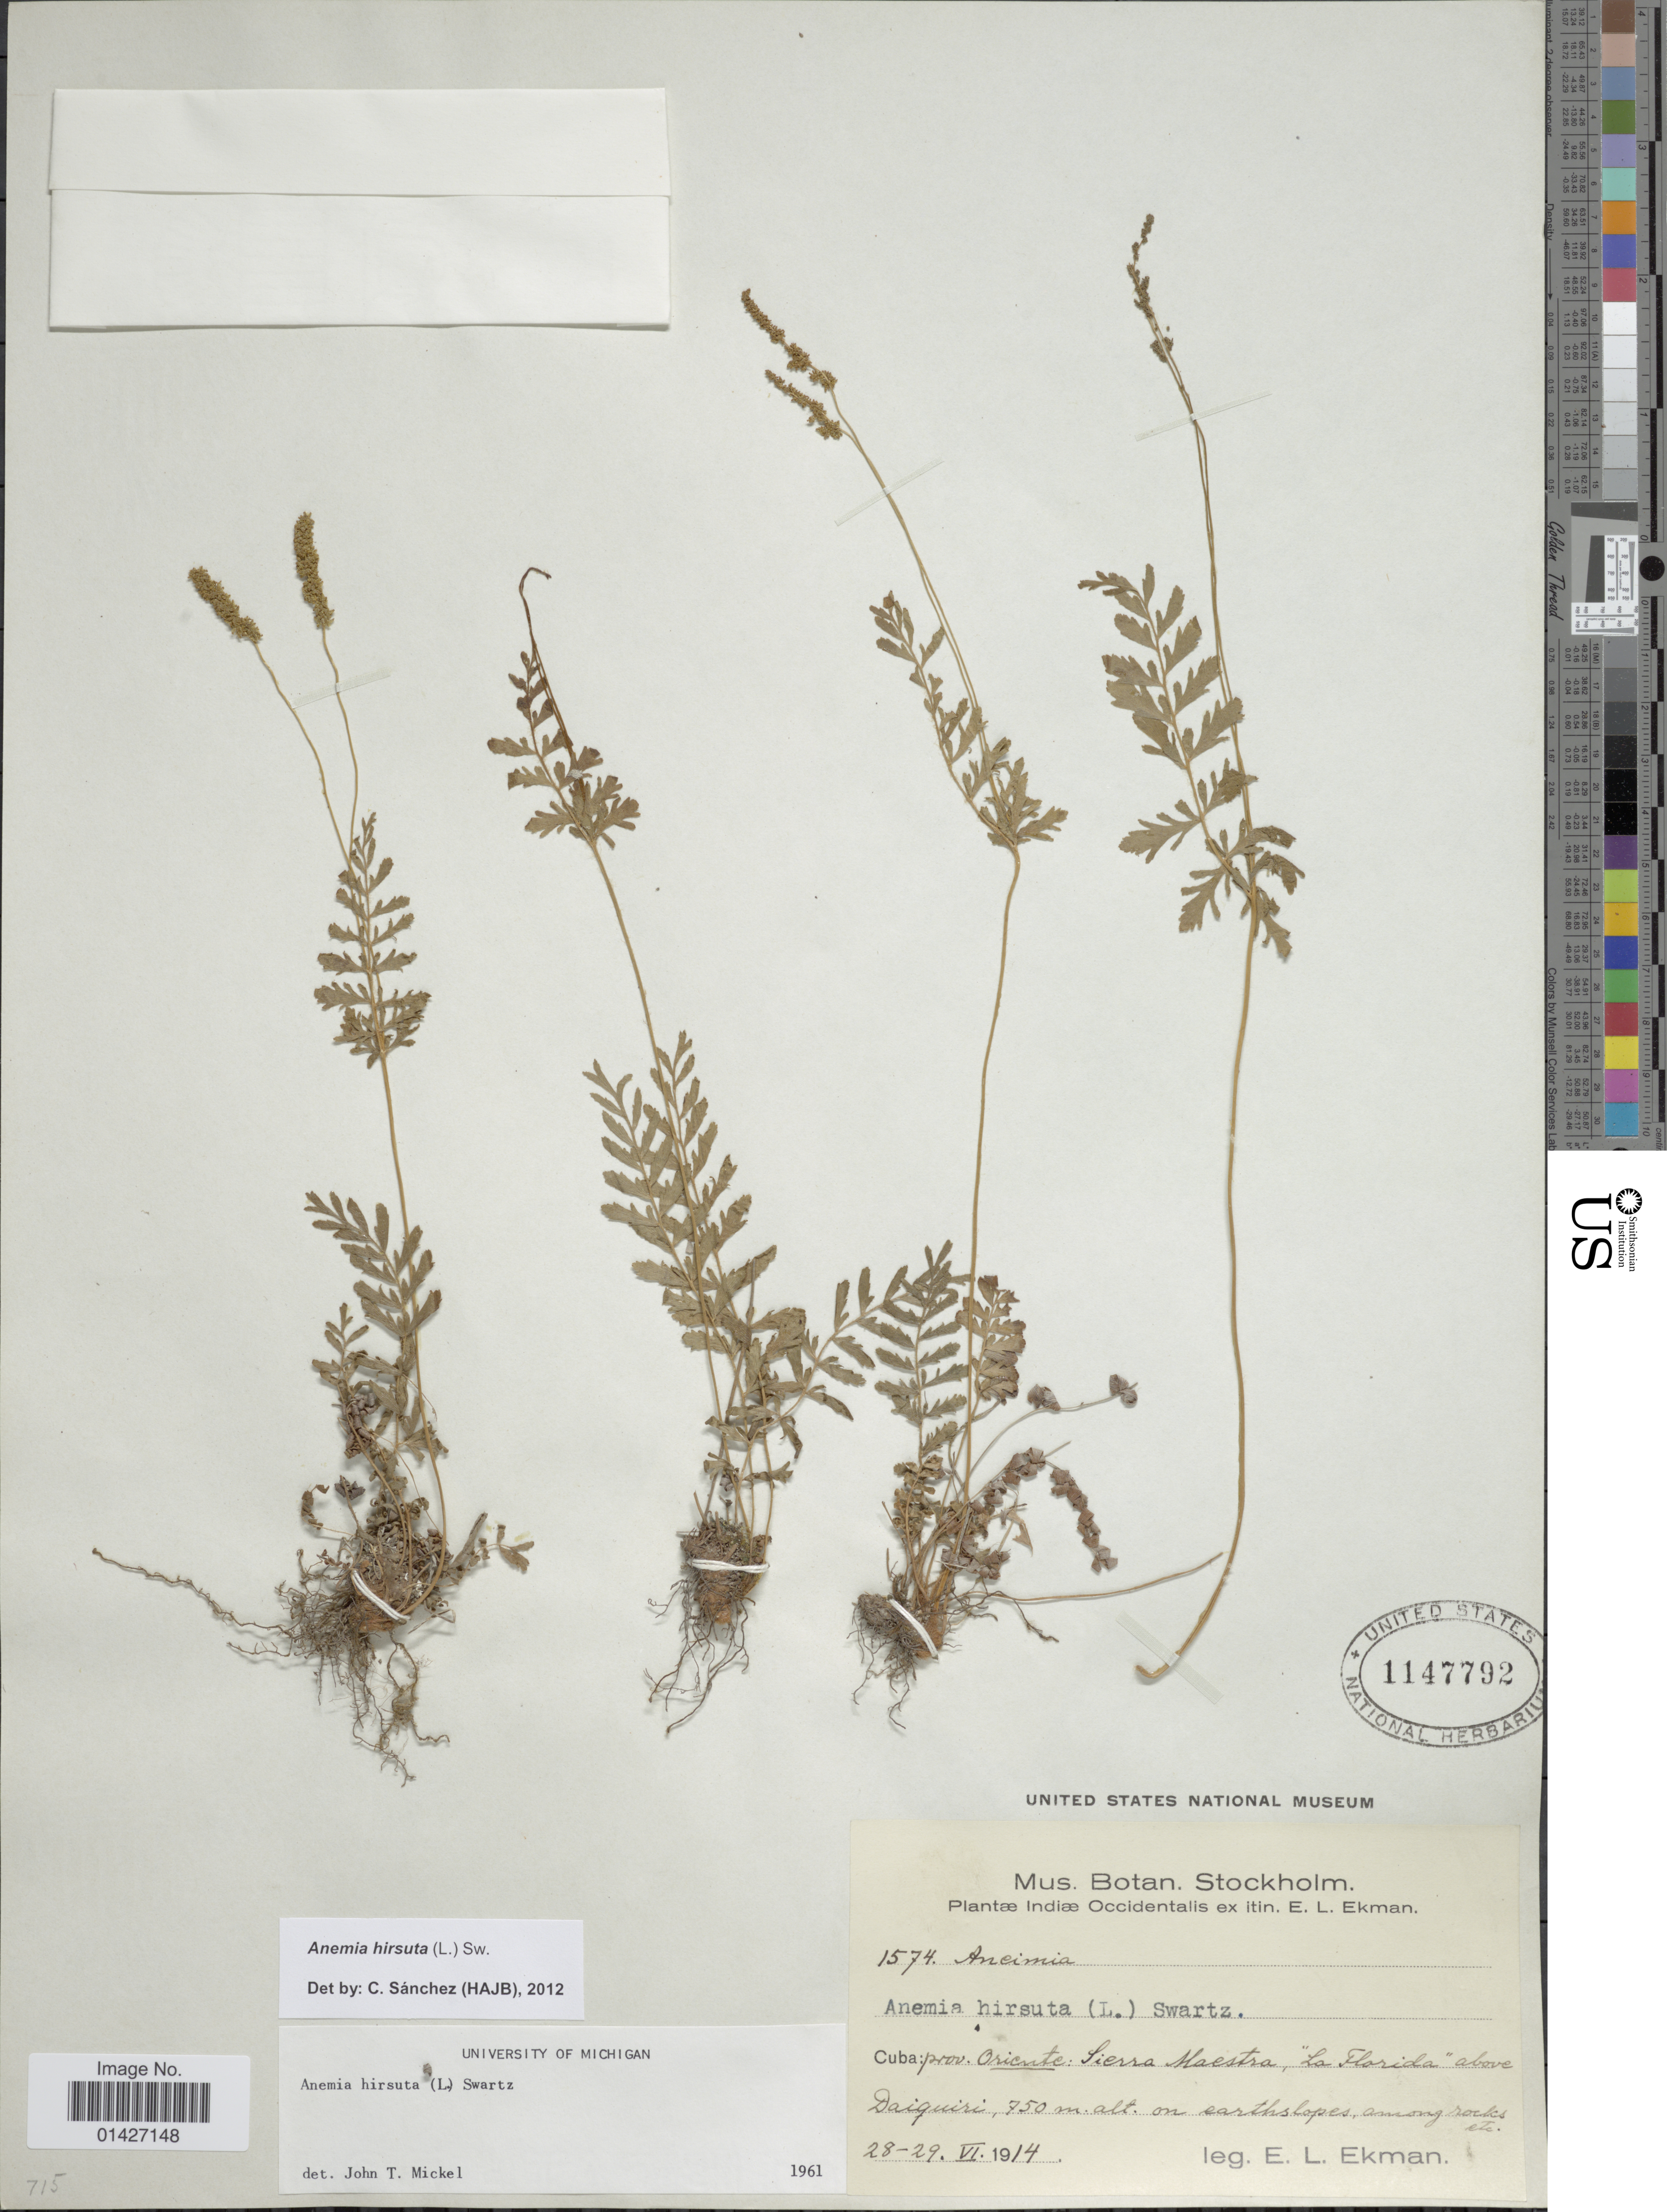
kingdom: Plantae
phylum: Tracheophyta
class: Polypodiopsida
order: Schizaeales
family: Anemiaceae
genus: Anemia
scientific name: Anemia hirsuta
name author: (L.) Sw.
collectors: E. L. Ekman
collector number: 1574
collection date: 1914-06-28/1914-06-29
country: Cuba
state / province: Oriente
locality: Sierra Maestra, "La Flroida" above Daiquiri, on earth slopes, among rocks etc.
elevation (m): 750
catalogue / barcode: US 1147792